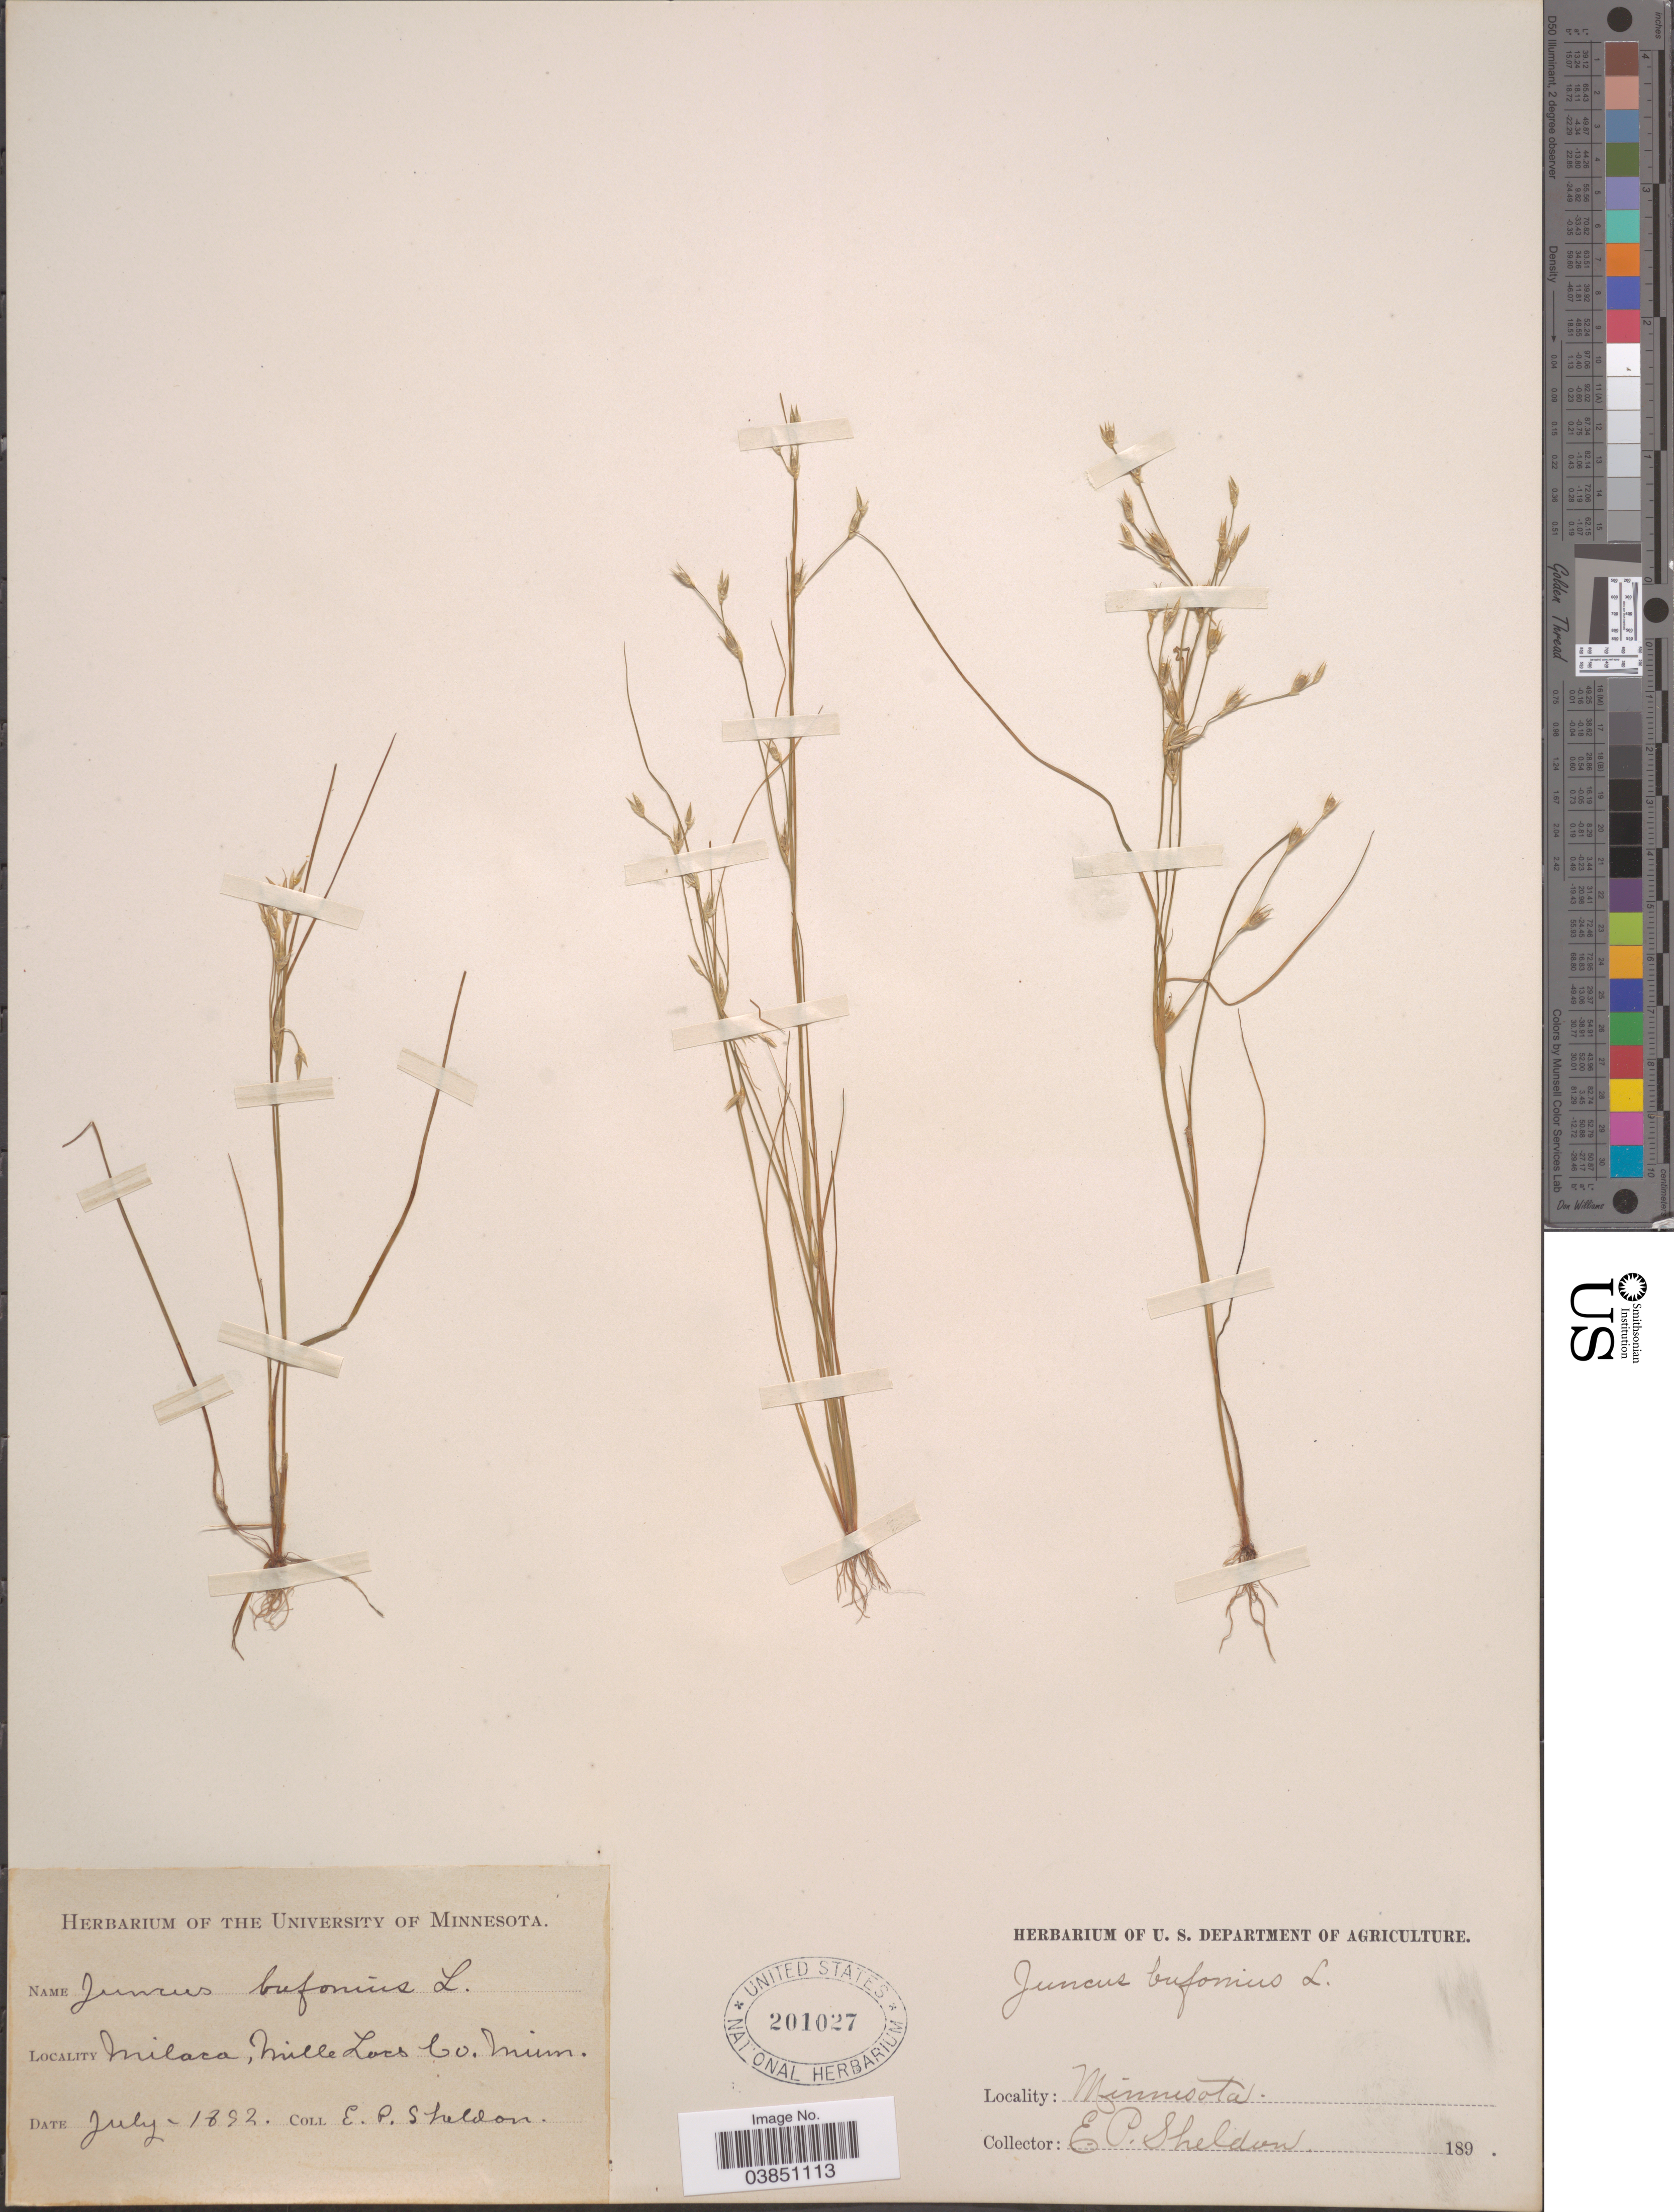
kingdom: Plantae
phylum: Tracheophyta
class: Liliopsida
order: Poales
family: Juncaceae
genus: Juncus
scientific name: Juncus bufonius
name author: L.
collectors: E. P. Sheldon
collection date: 1892-07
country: United States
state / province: Minnesota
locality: Milaca, Mille Lacs Co.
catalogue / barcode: US 201027